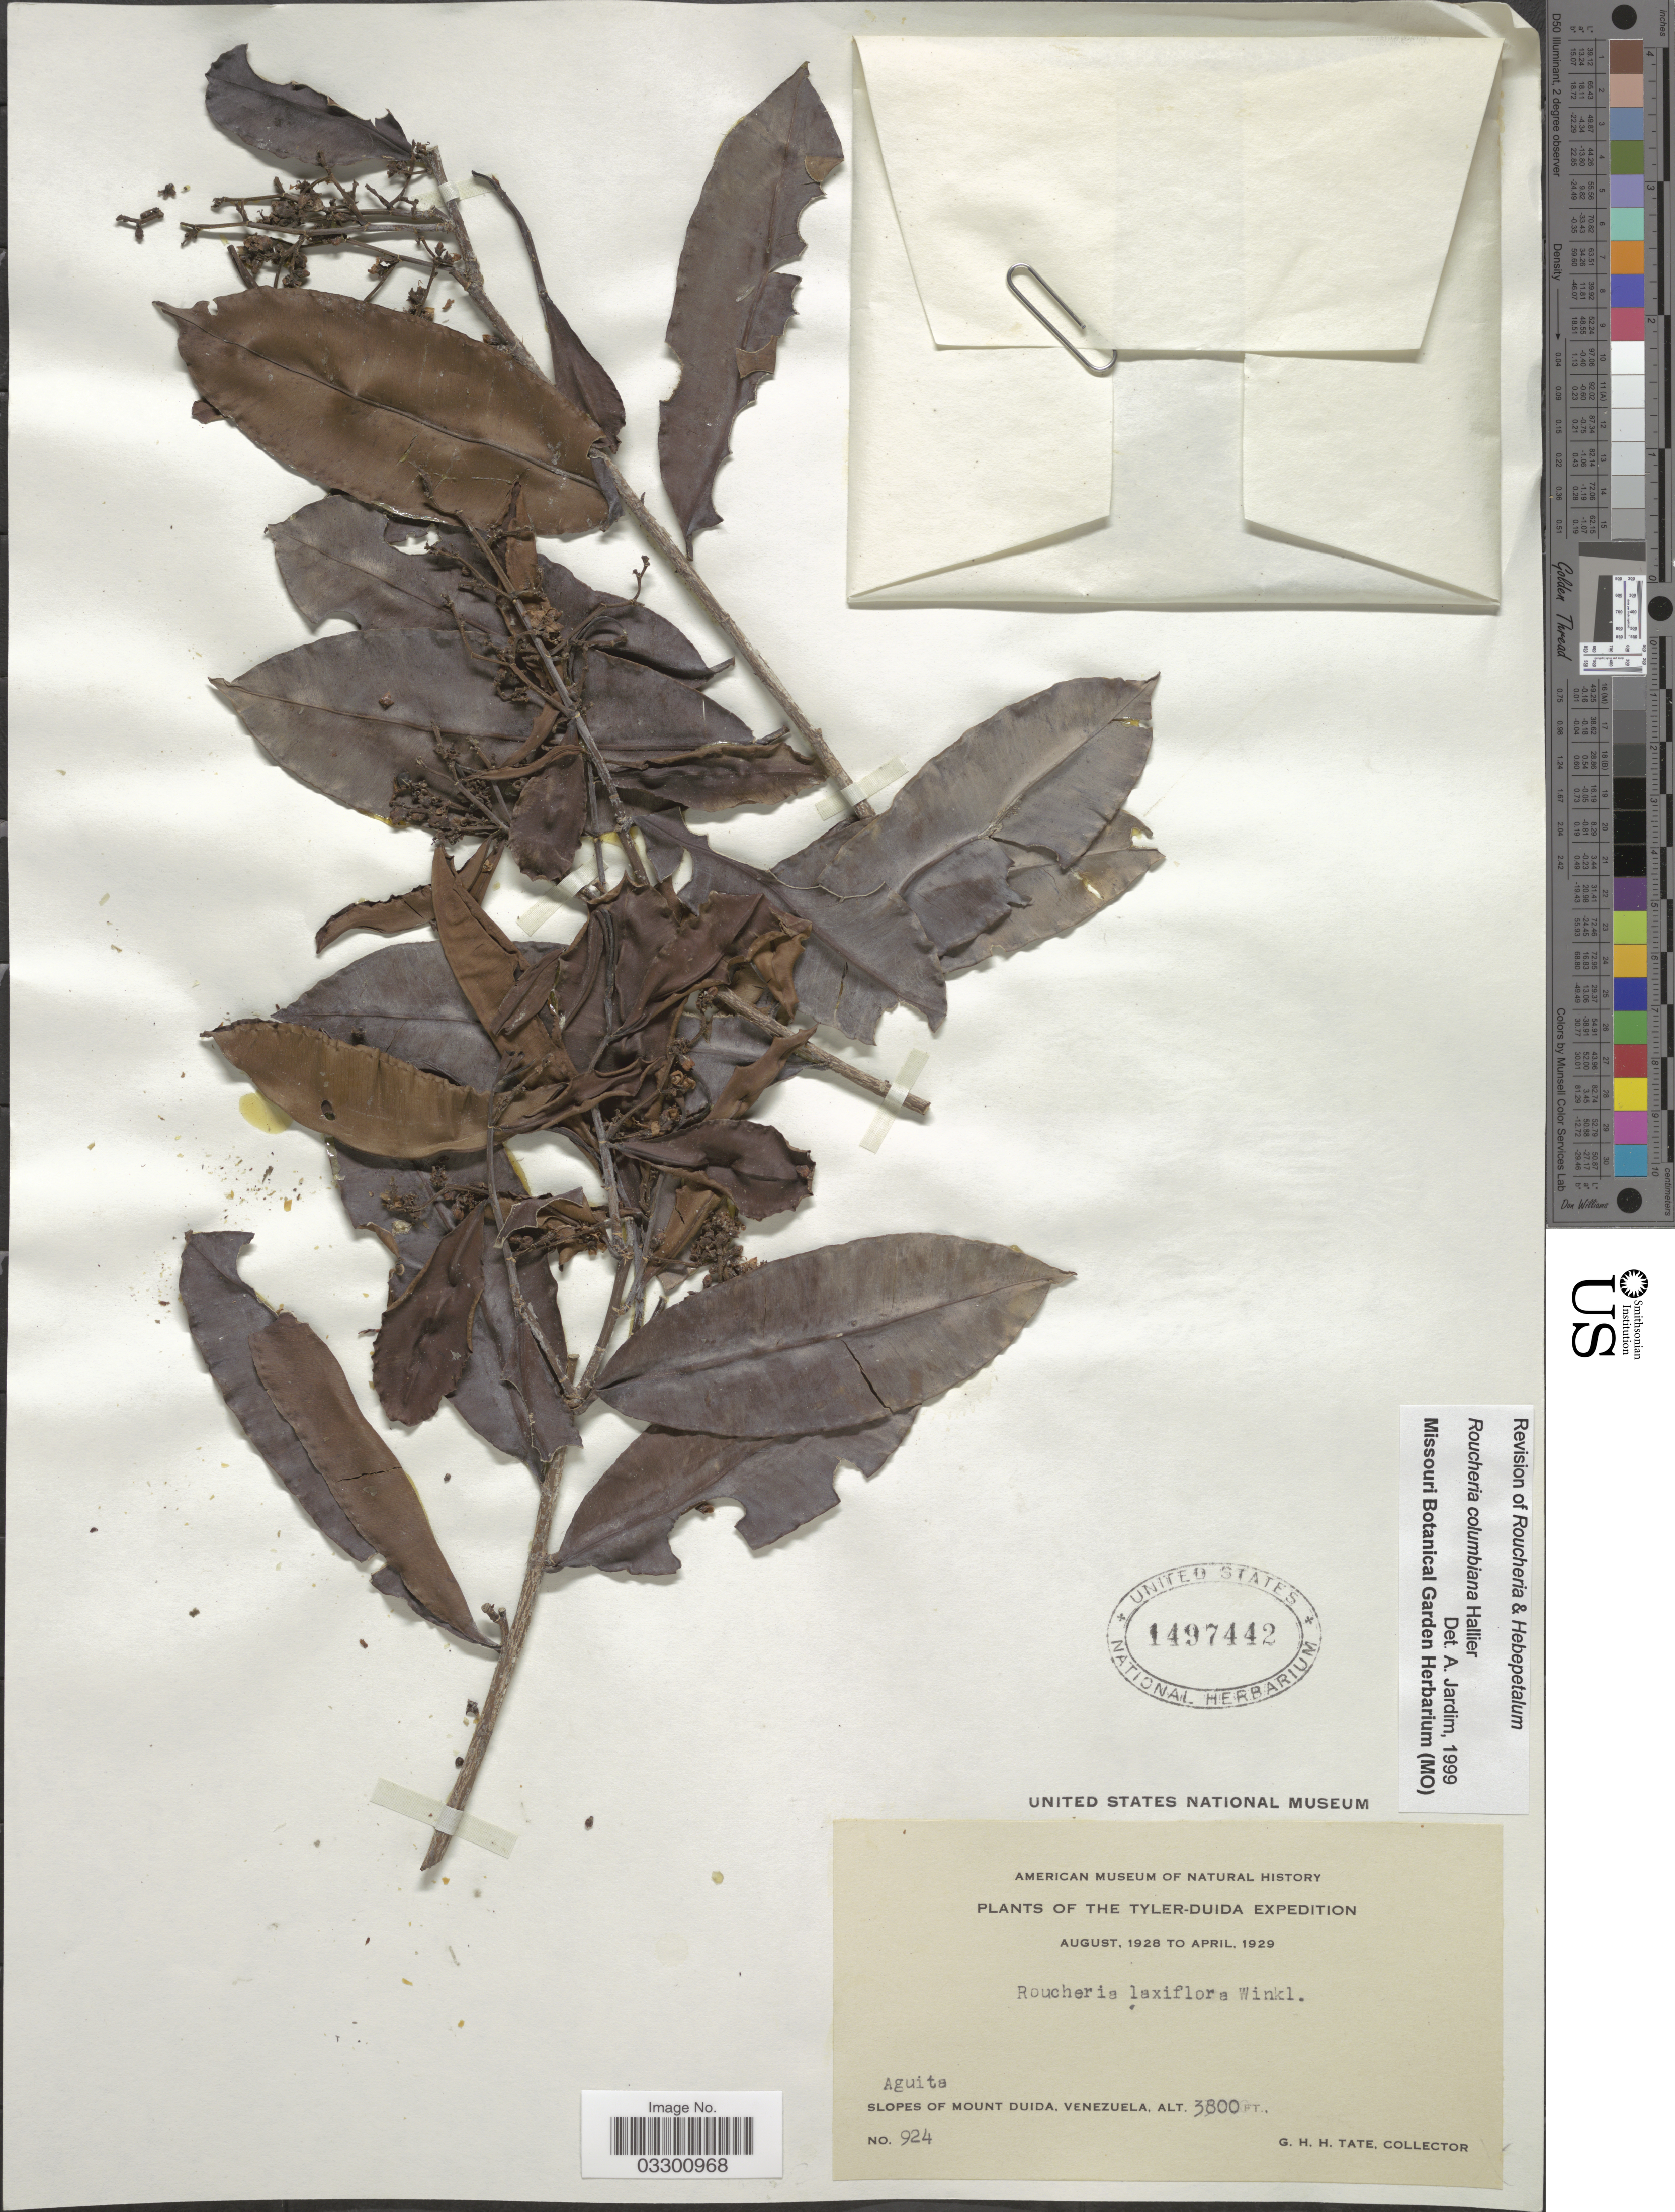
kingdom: Plantae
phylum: Tracheophyta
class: Magnoliopsida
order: Malpighiales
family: Linaceae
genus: Roucheria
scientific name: Roucheria columbiana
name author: Hallier f.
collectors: G. H. H.Tate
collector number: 924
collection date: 1928-08/1929-04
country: Venezuela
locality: The Tyler-Duida. Aguita slopes of Mount Duida.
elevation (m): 1158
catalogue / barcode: US 1497442